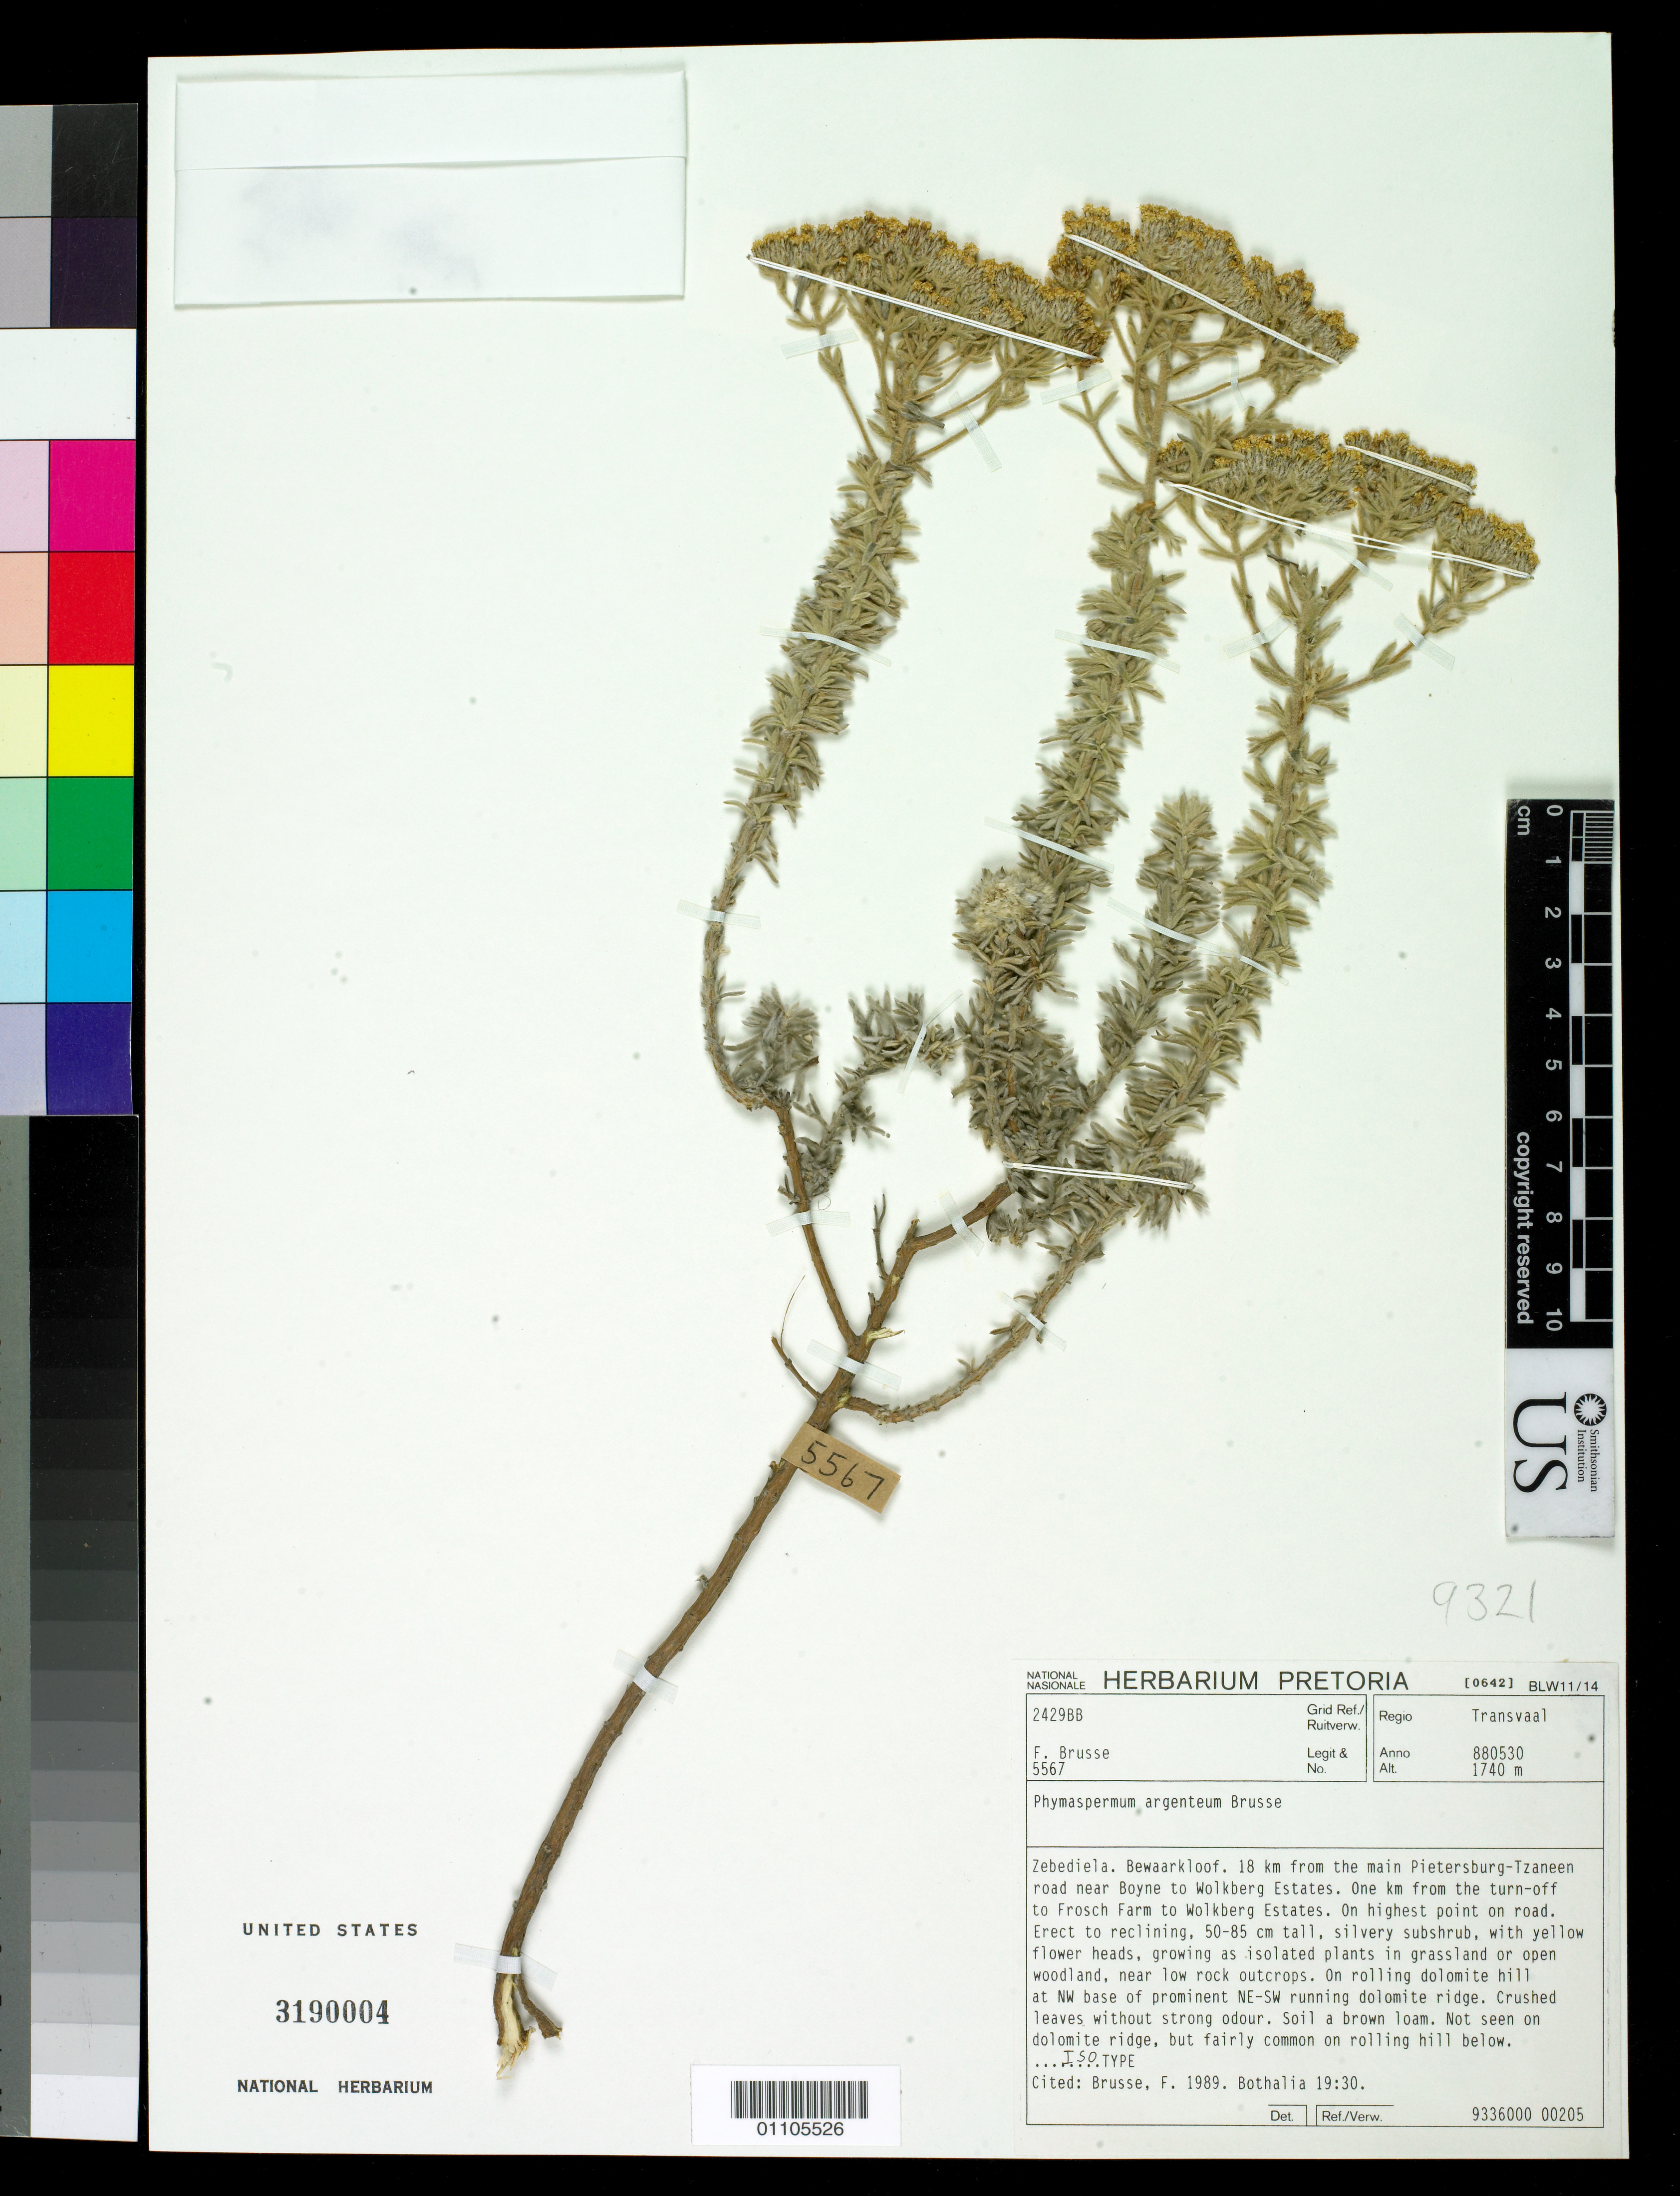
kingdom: Plantae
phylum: Tracheophyta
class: Magnoliopsida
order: Asterales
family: Asteraceae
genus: Phymaspermum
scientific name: Phymaspermum argenteum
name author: Brusse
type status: Isotype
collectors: F. A. Brusse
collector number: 5567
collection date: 1988-05-30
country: South Africa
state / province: Limpopo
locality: Zebediela. Bewaarkloof. 18 km from the main Pietersburg-Tzaneen road near Boyne to Wolkberg Estates. One km from the turn-off to Frosch Farm to Wolkberg Estates. Transvaal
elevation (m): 1740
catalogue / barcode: US 3190004